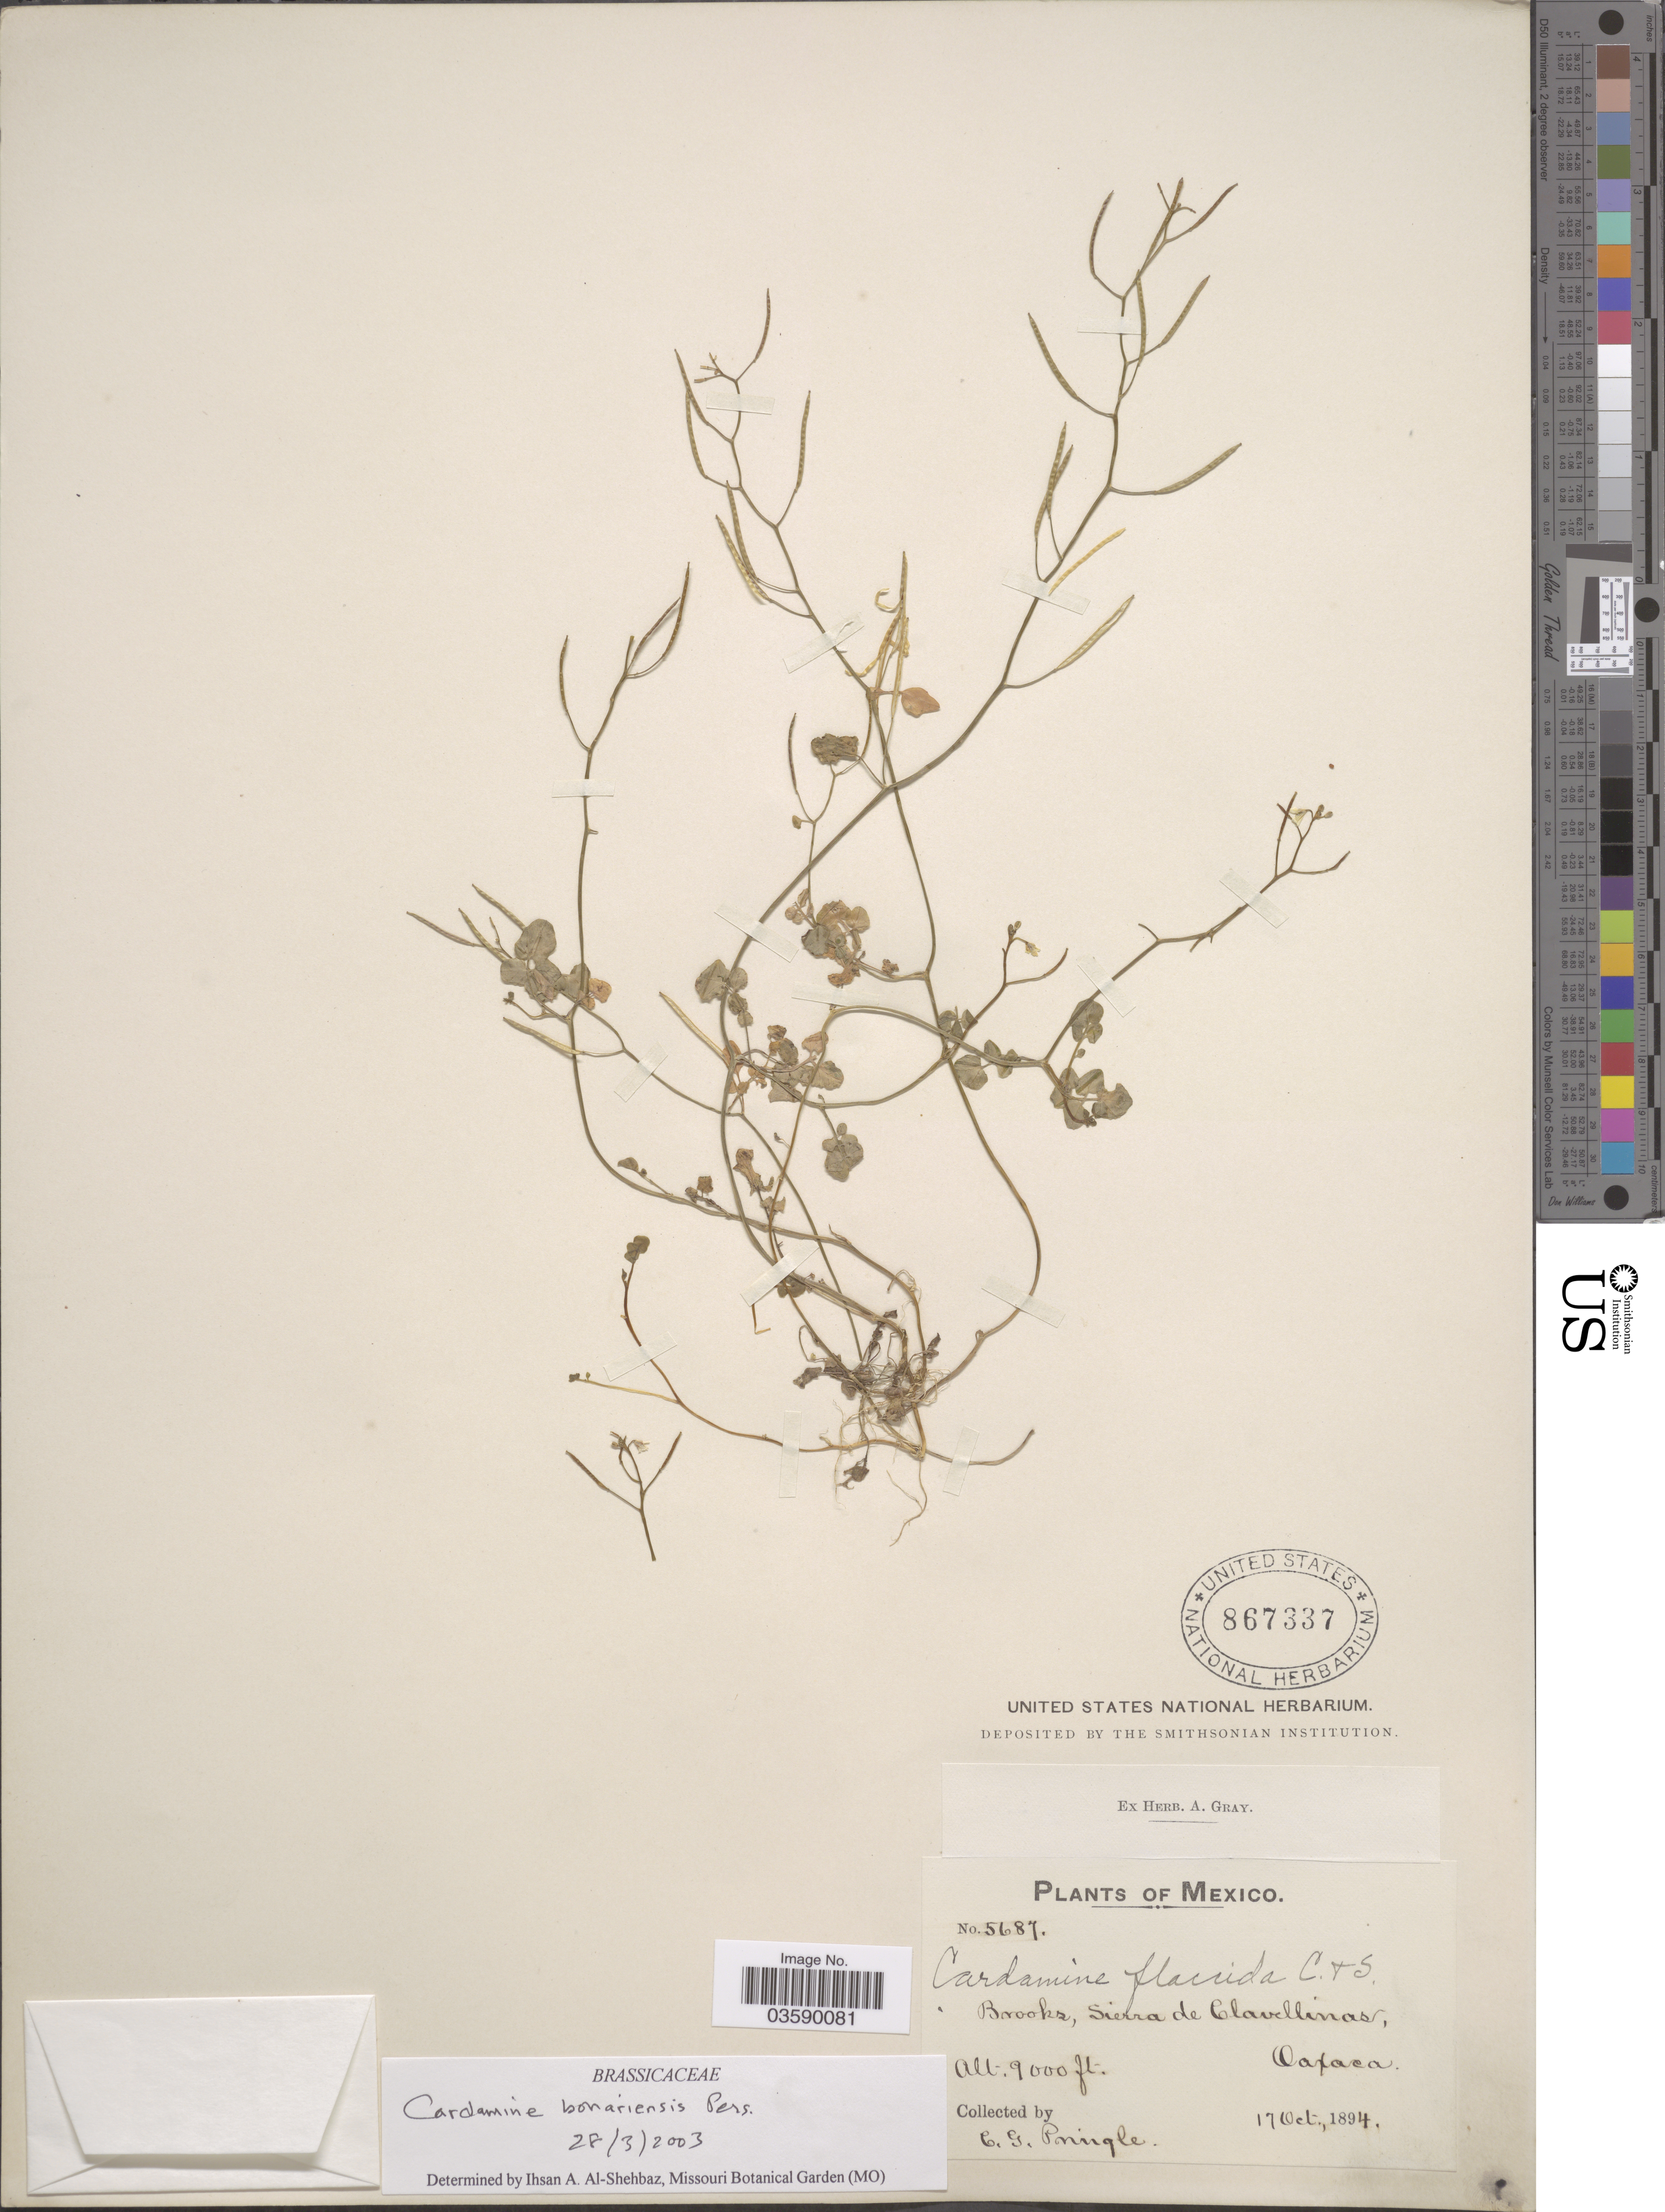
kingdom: Plantae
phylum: Tracheophyta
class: Magnoliopsida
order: Brassicales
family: Brassicaceae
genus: Cardamine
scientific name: Cardamine bonariensis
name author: Pers.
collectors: C. G. Pringle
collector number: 5687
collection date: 1894-10-17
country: Mexico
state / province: Oaxaca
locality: Brooks, Sierra de Clavellinas.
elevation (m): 2743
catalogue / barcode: US 867337